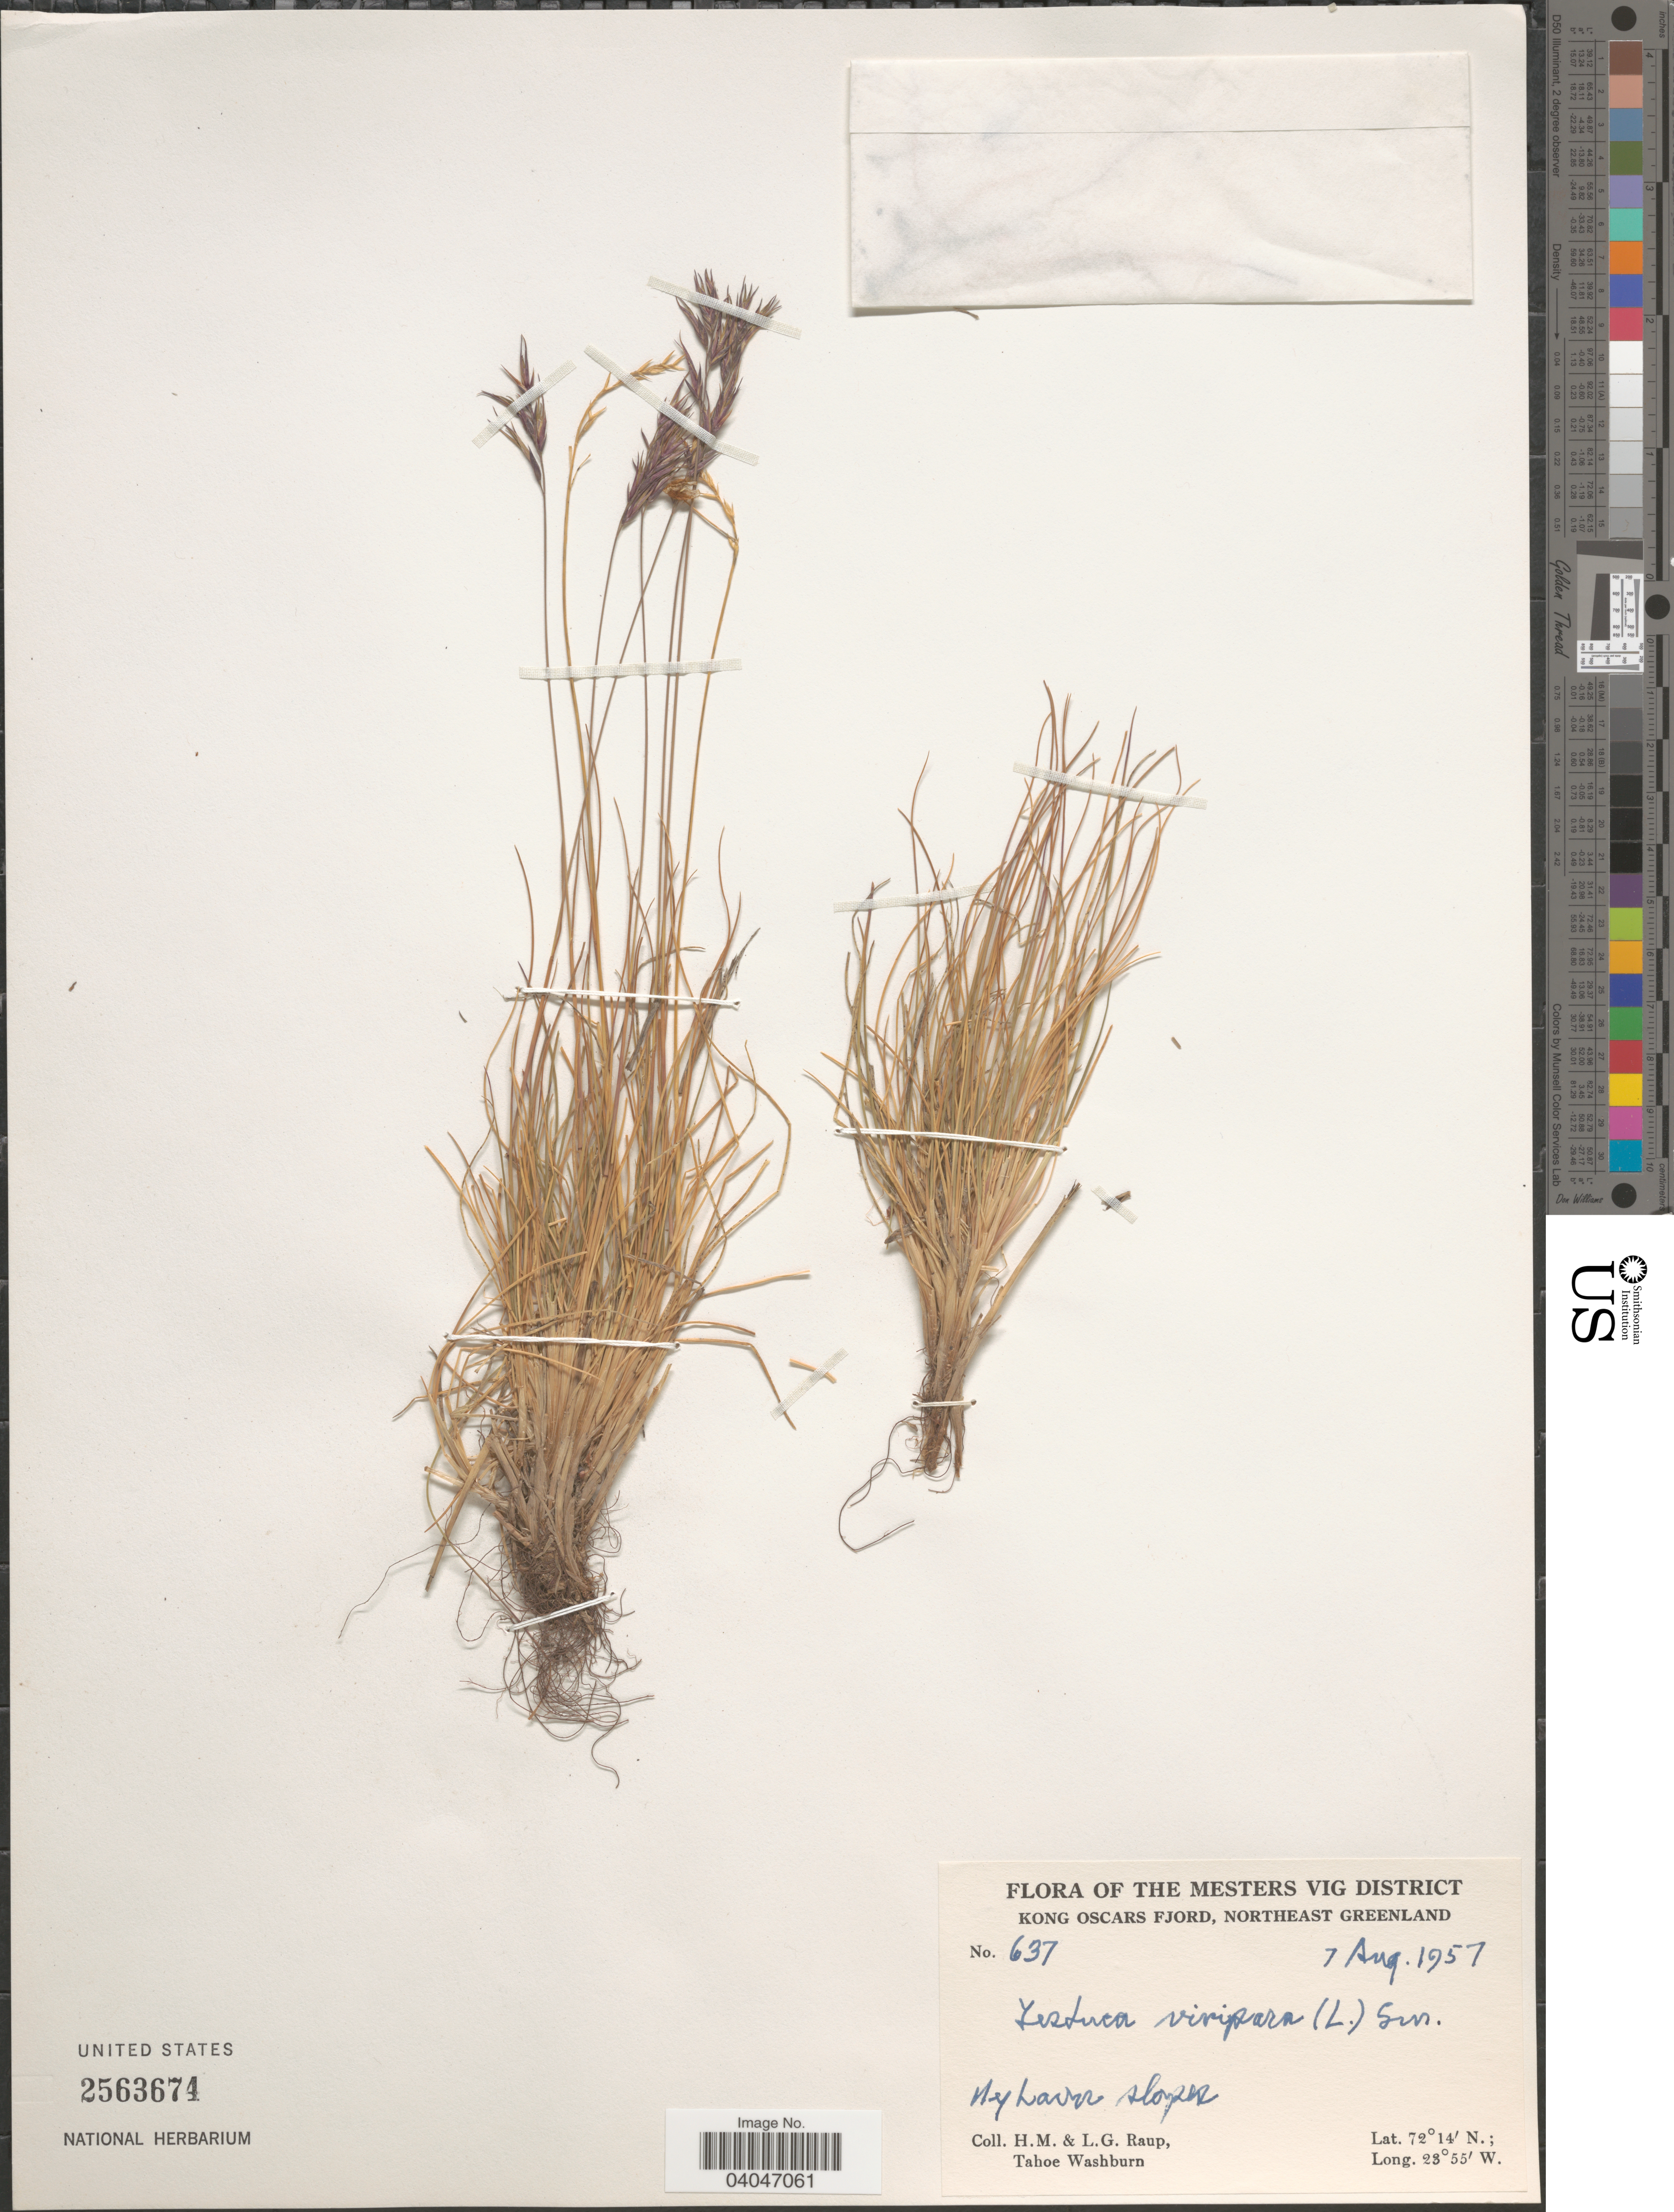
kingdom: Plantae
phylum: Tracheophyta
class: Liliopsida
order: Poales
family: Poaceae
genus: Festuca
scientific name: Festuca vivipara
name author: (L.) Sm.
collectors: H. Raup, L. Raup & T. Washburn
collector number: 637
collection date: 1957-08-07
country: Greenland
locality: The Mesters Vig District. Kong Oscars Fjord, Northeast Greenland.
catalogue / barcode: US 2563674